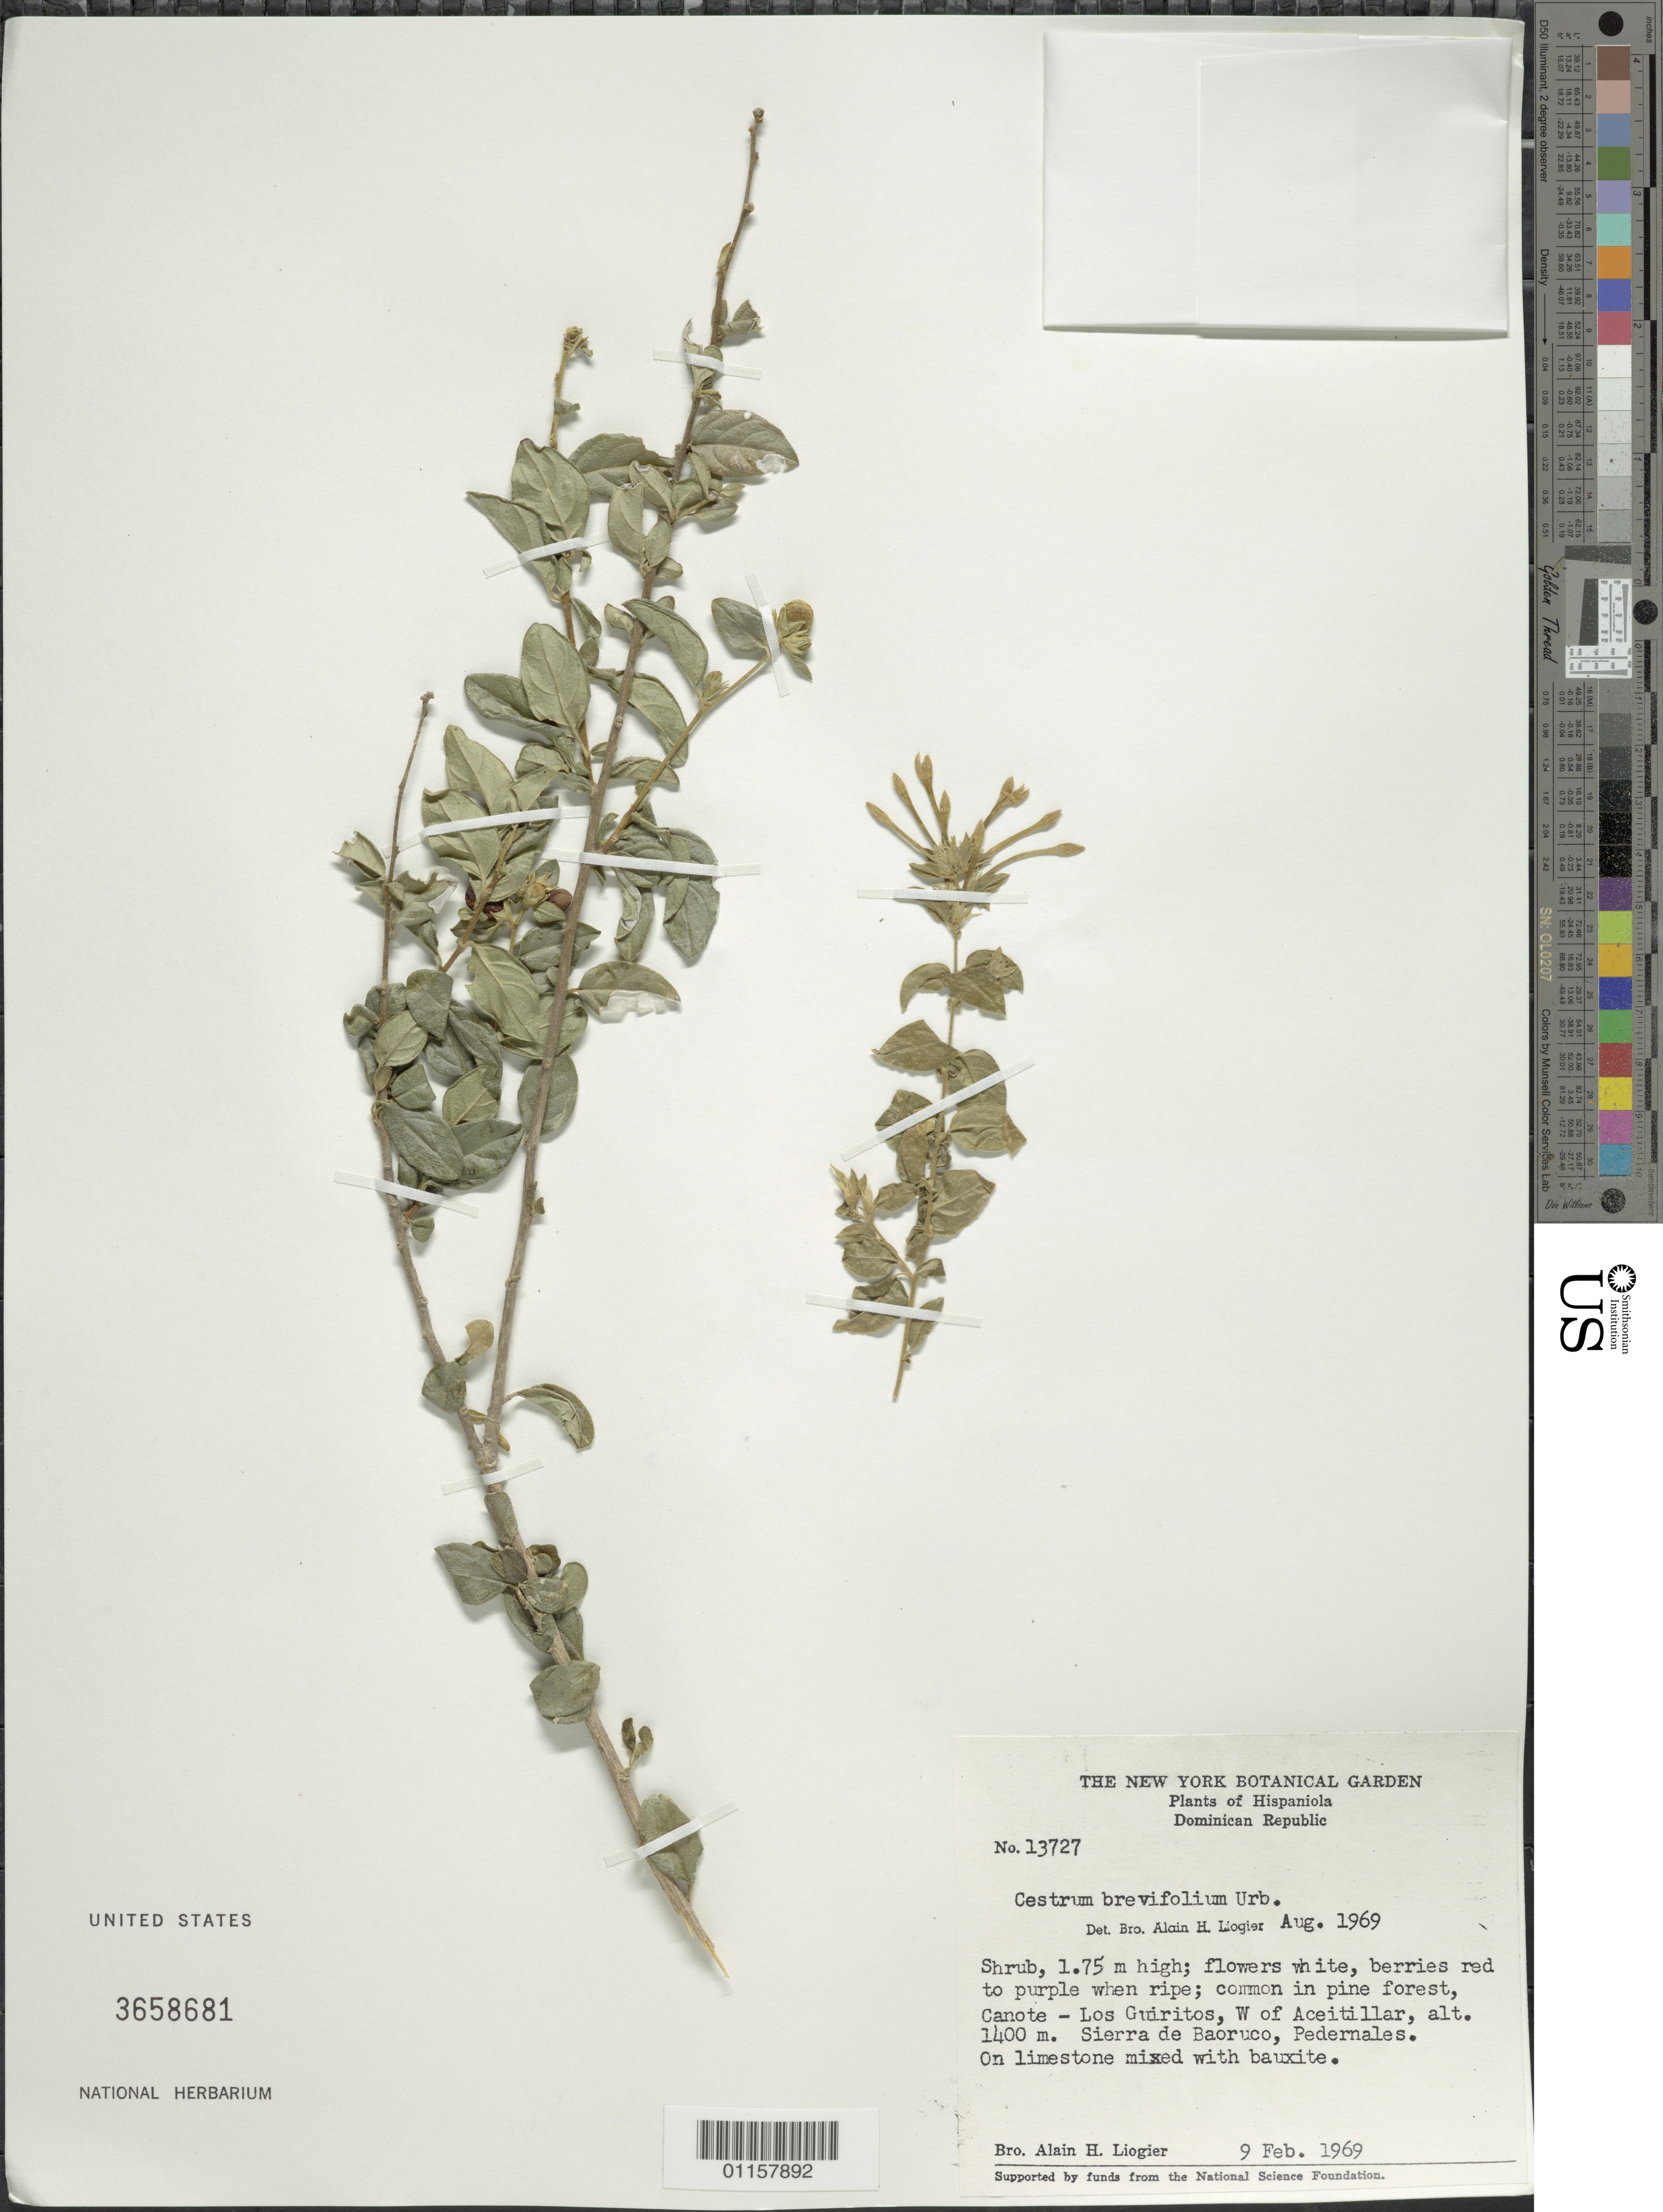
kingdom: Plantae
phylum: Tracheophyta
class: Magnoliopsida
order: Solanales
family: Solanaceae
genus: Cestrum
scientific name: Cestrum brevifolium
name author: Urb.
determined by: Liogier, Alain H.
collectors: A. H. Liogier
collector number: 13727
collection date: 1969-02-09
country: Dominican Republic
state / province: Pedernales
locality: Sierra de Bahoruco. Canote - Los Guiritos, W of Aceitillar. Pedernales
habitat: On limestone mixed with bauxite. Common in pine forest.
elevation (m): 1400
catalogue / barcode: US 3658681